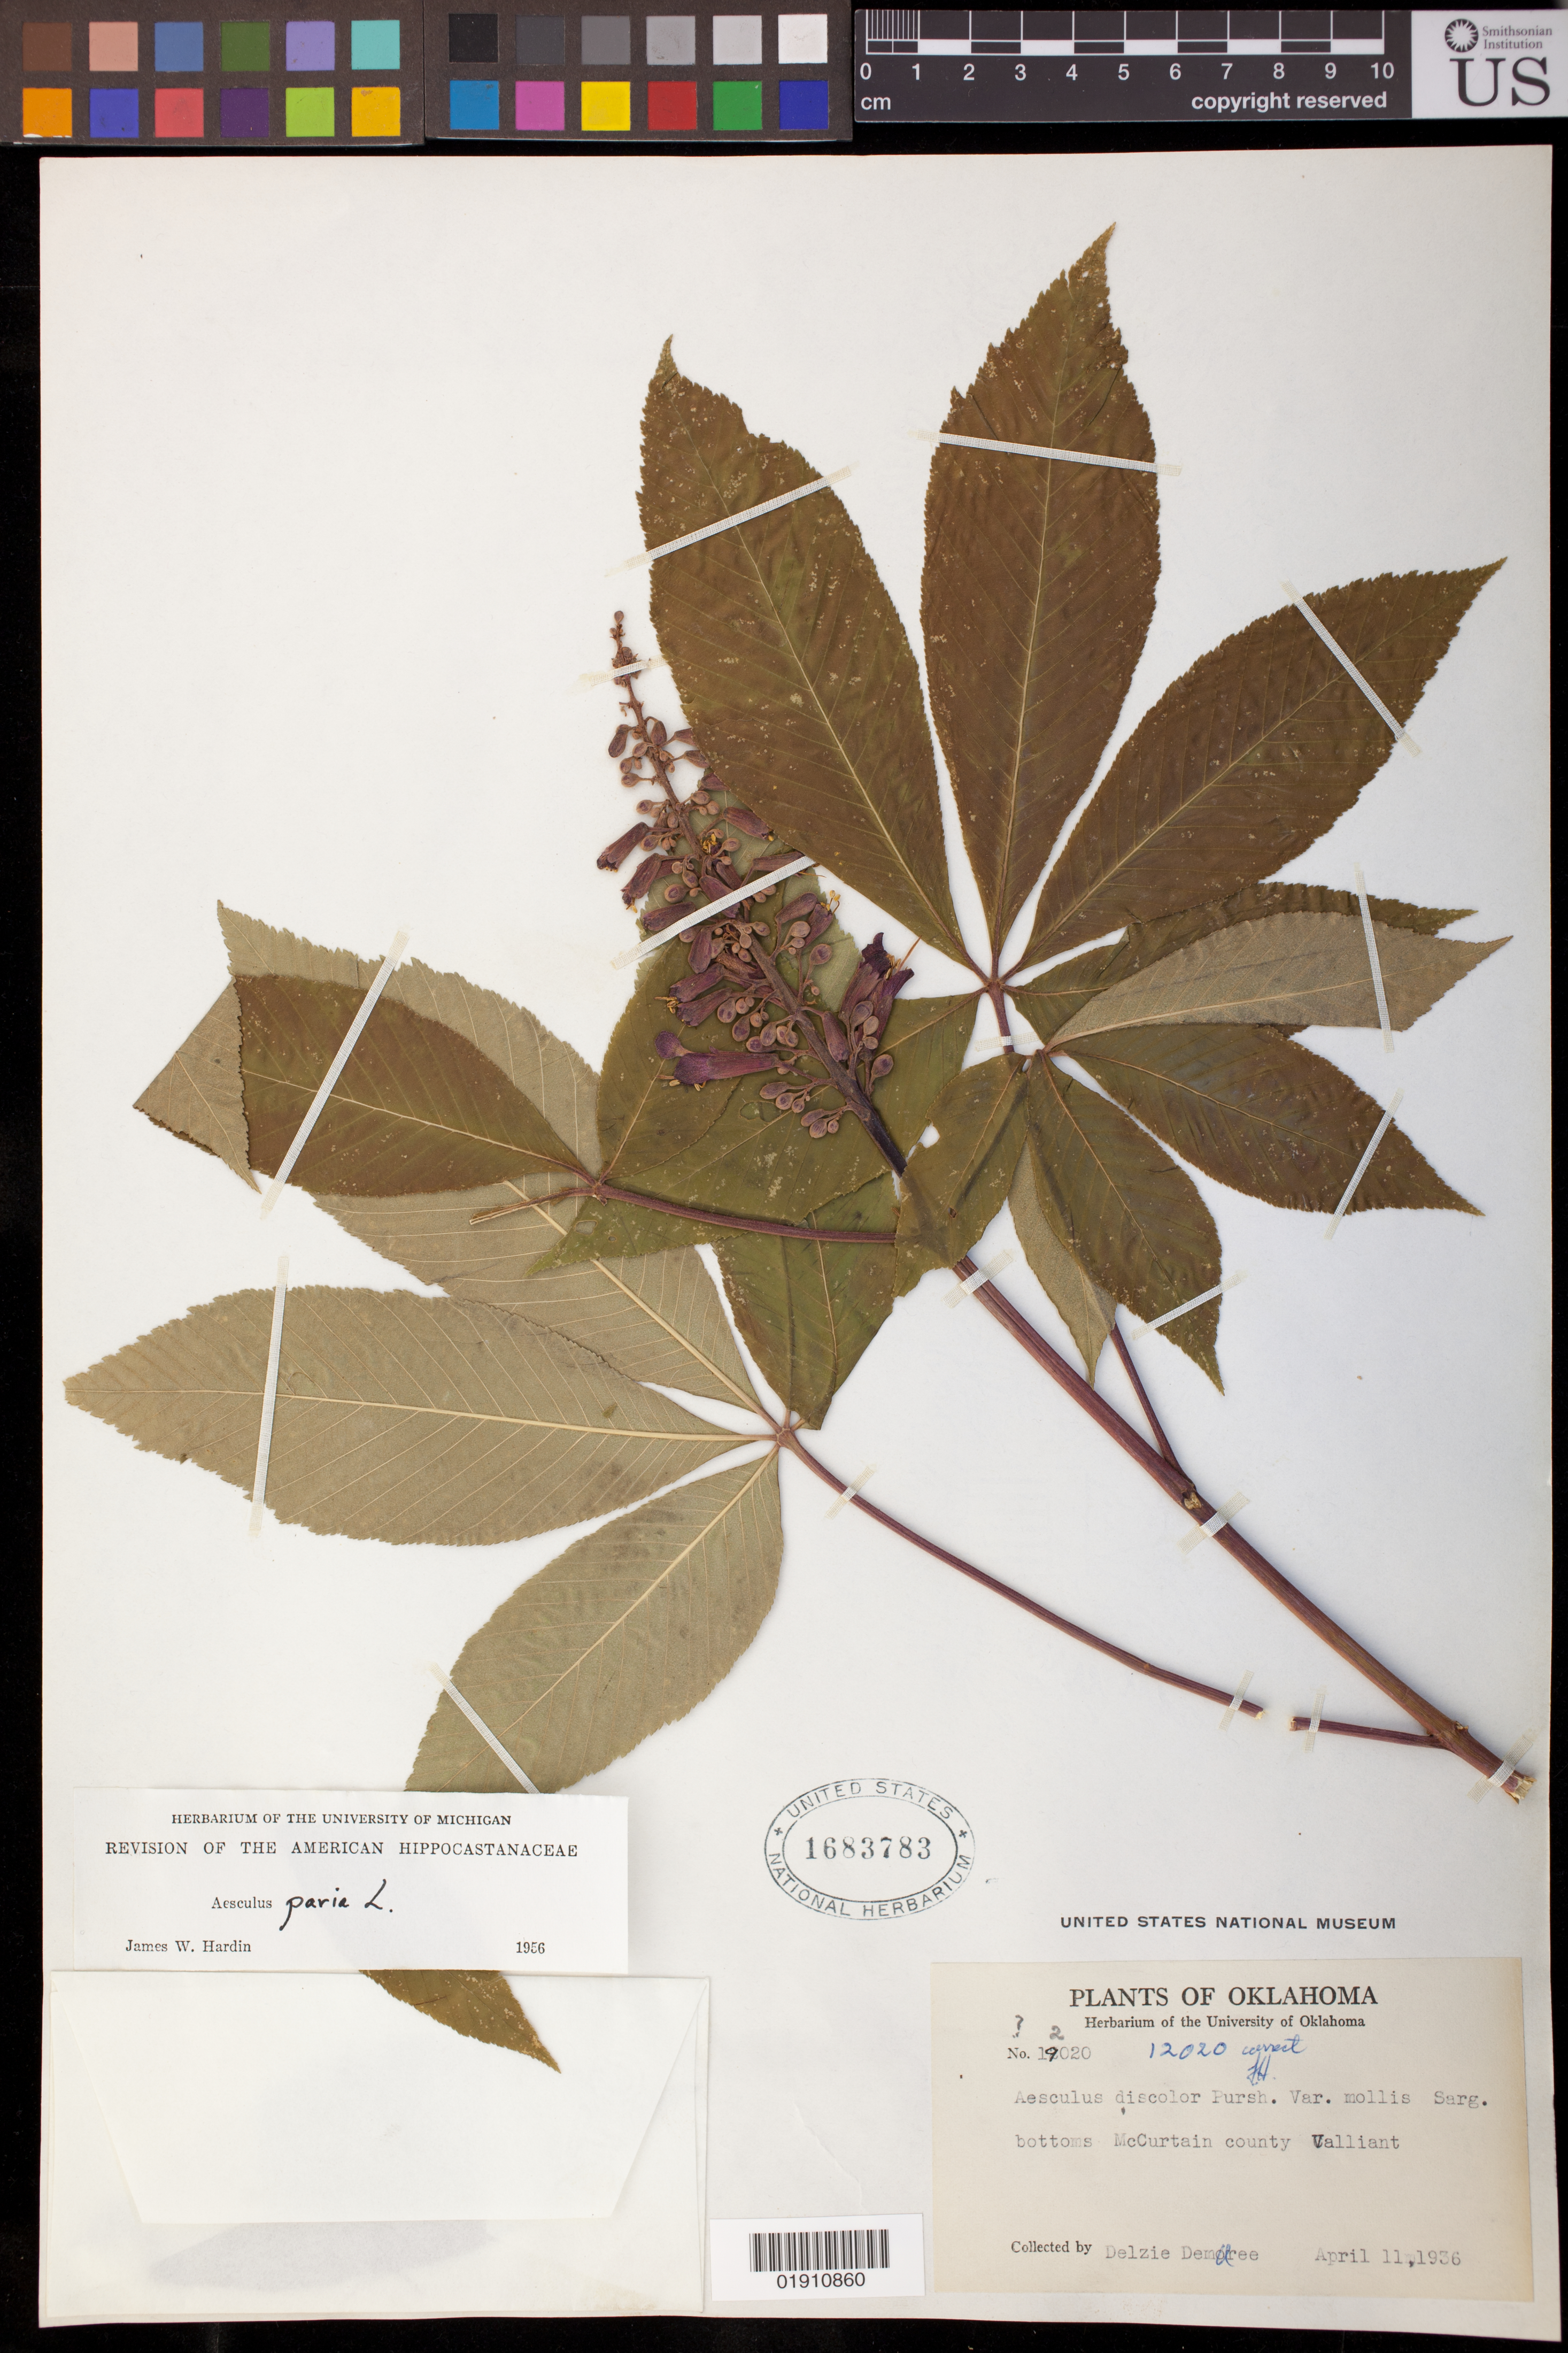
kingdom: Plantae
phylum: Tracheophyta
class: Magnoliopsida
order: Sapindales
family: Sapindaceae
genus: Aesculus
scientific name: Aesculus pavia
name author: L.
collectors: D. Demaree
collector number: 12020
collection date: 1936-04-11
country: United States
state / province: Oklahoma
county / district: McCurtain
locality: Valliant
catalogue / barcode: US 1683783